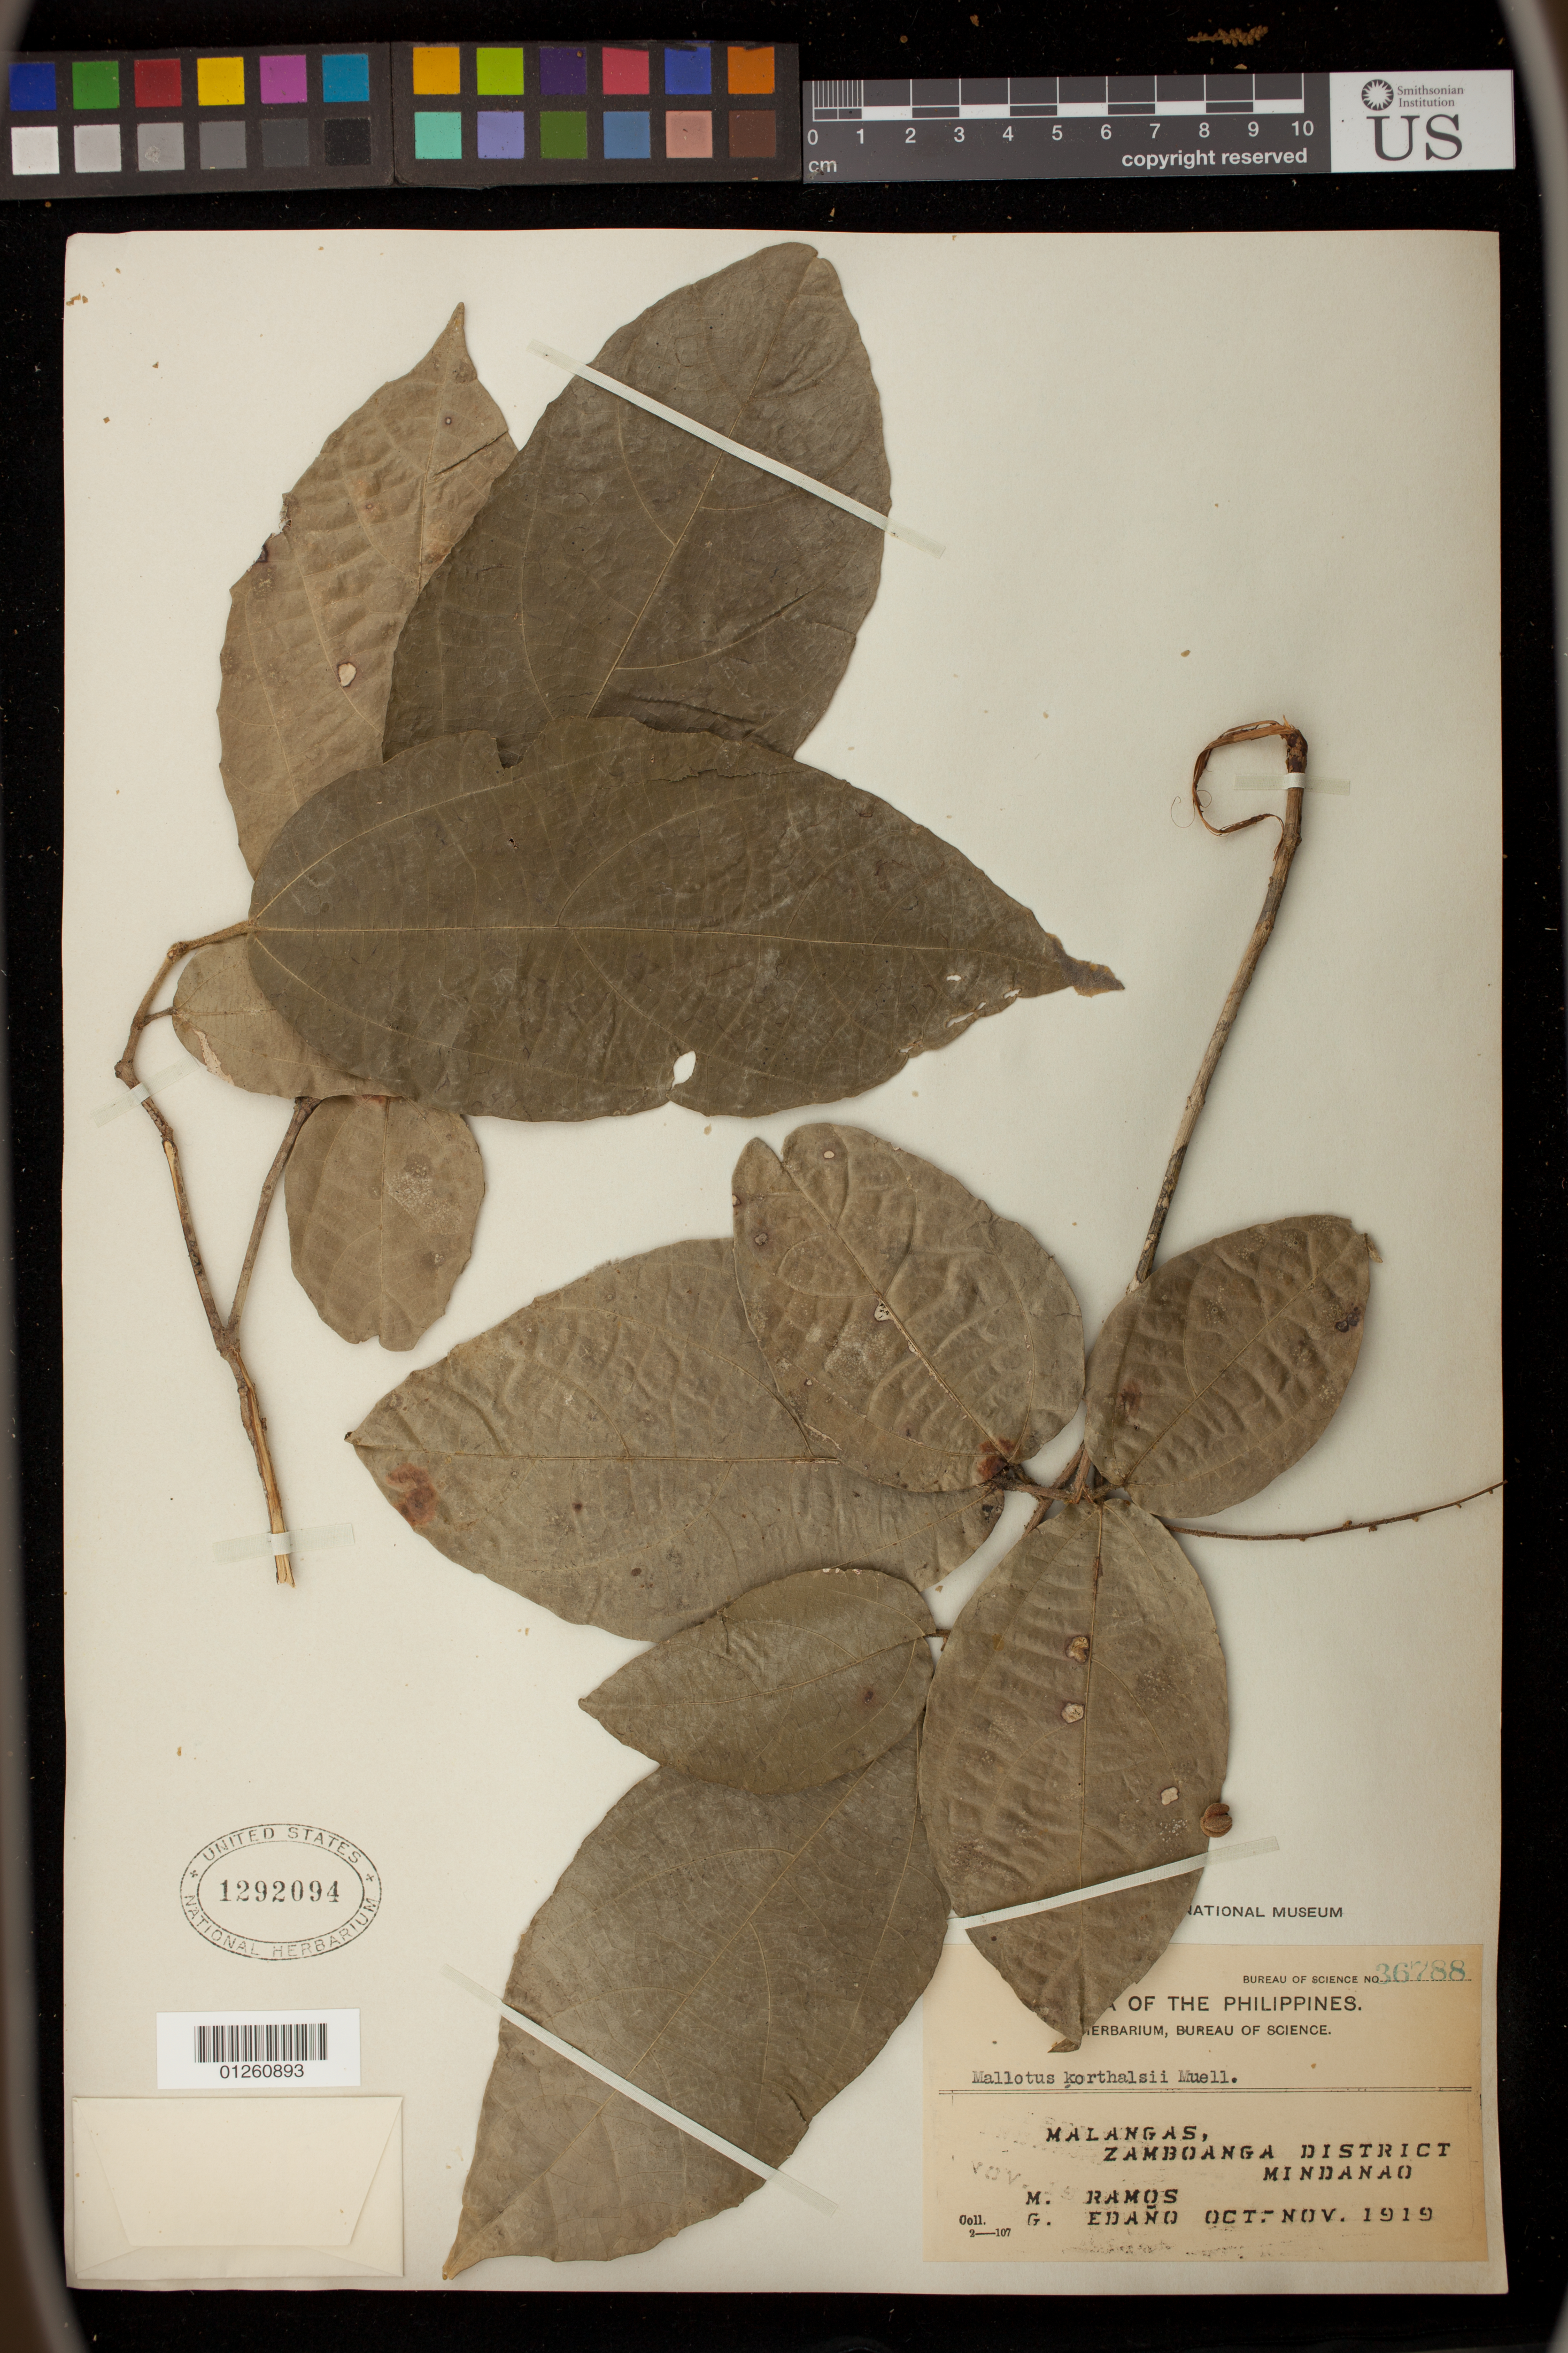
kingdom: Plantae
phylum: Tracheophyta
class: Magnoliopsida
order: Malpighiales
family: Euphorbiaceae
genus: Mallotus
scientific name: Mallotus korthalsii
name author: Müll. Arg.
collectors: M. Ramos & G. Edaño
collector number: Bur. Sci. 36788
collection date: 1919-10/1919-11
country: Philippines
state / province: Zamboanga Peninsula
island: Mindanao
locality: Malangas, Zamboanga District, Mindanao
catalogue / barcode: US 1292094